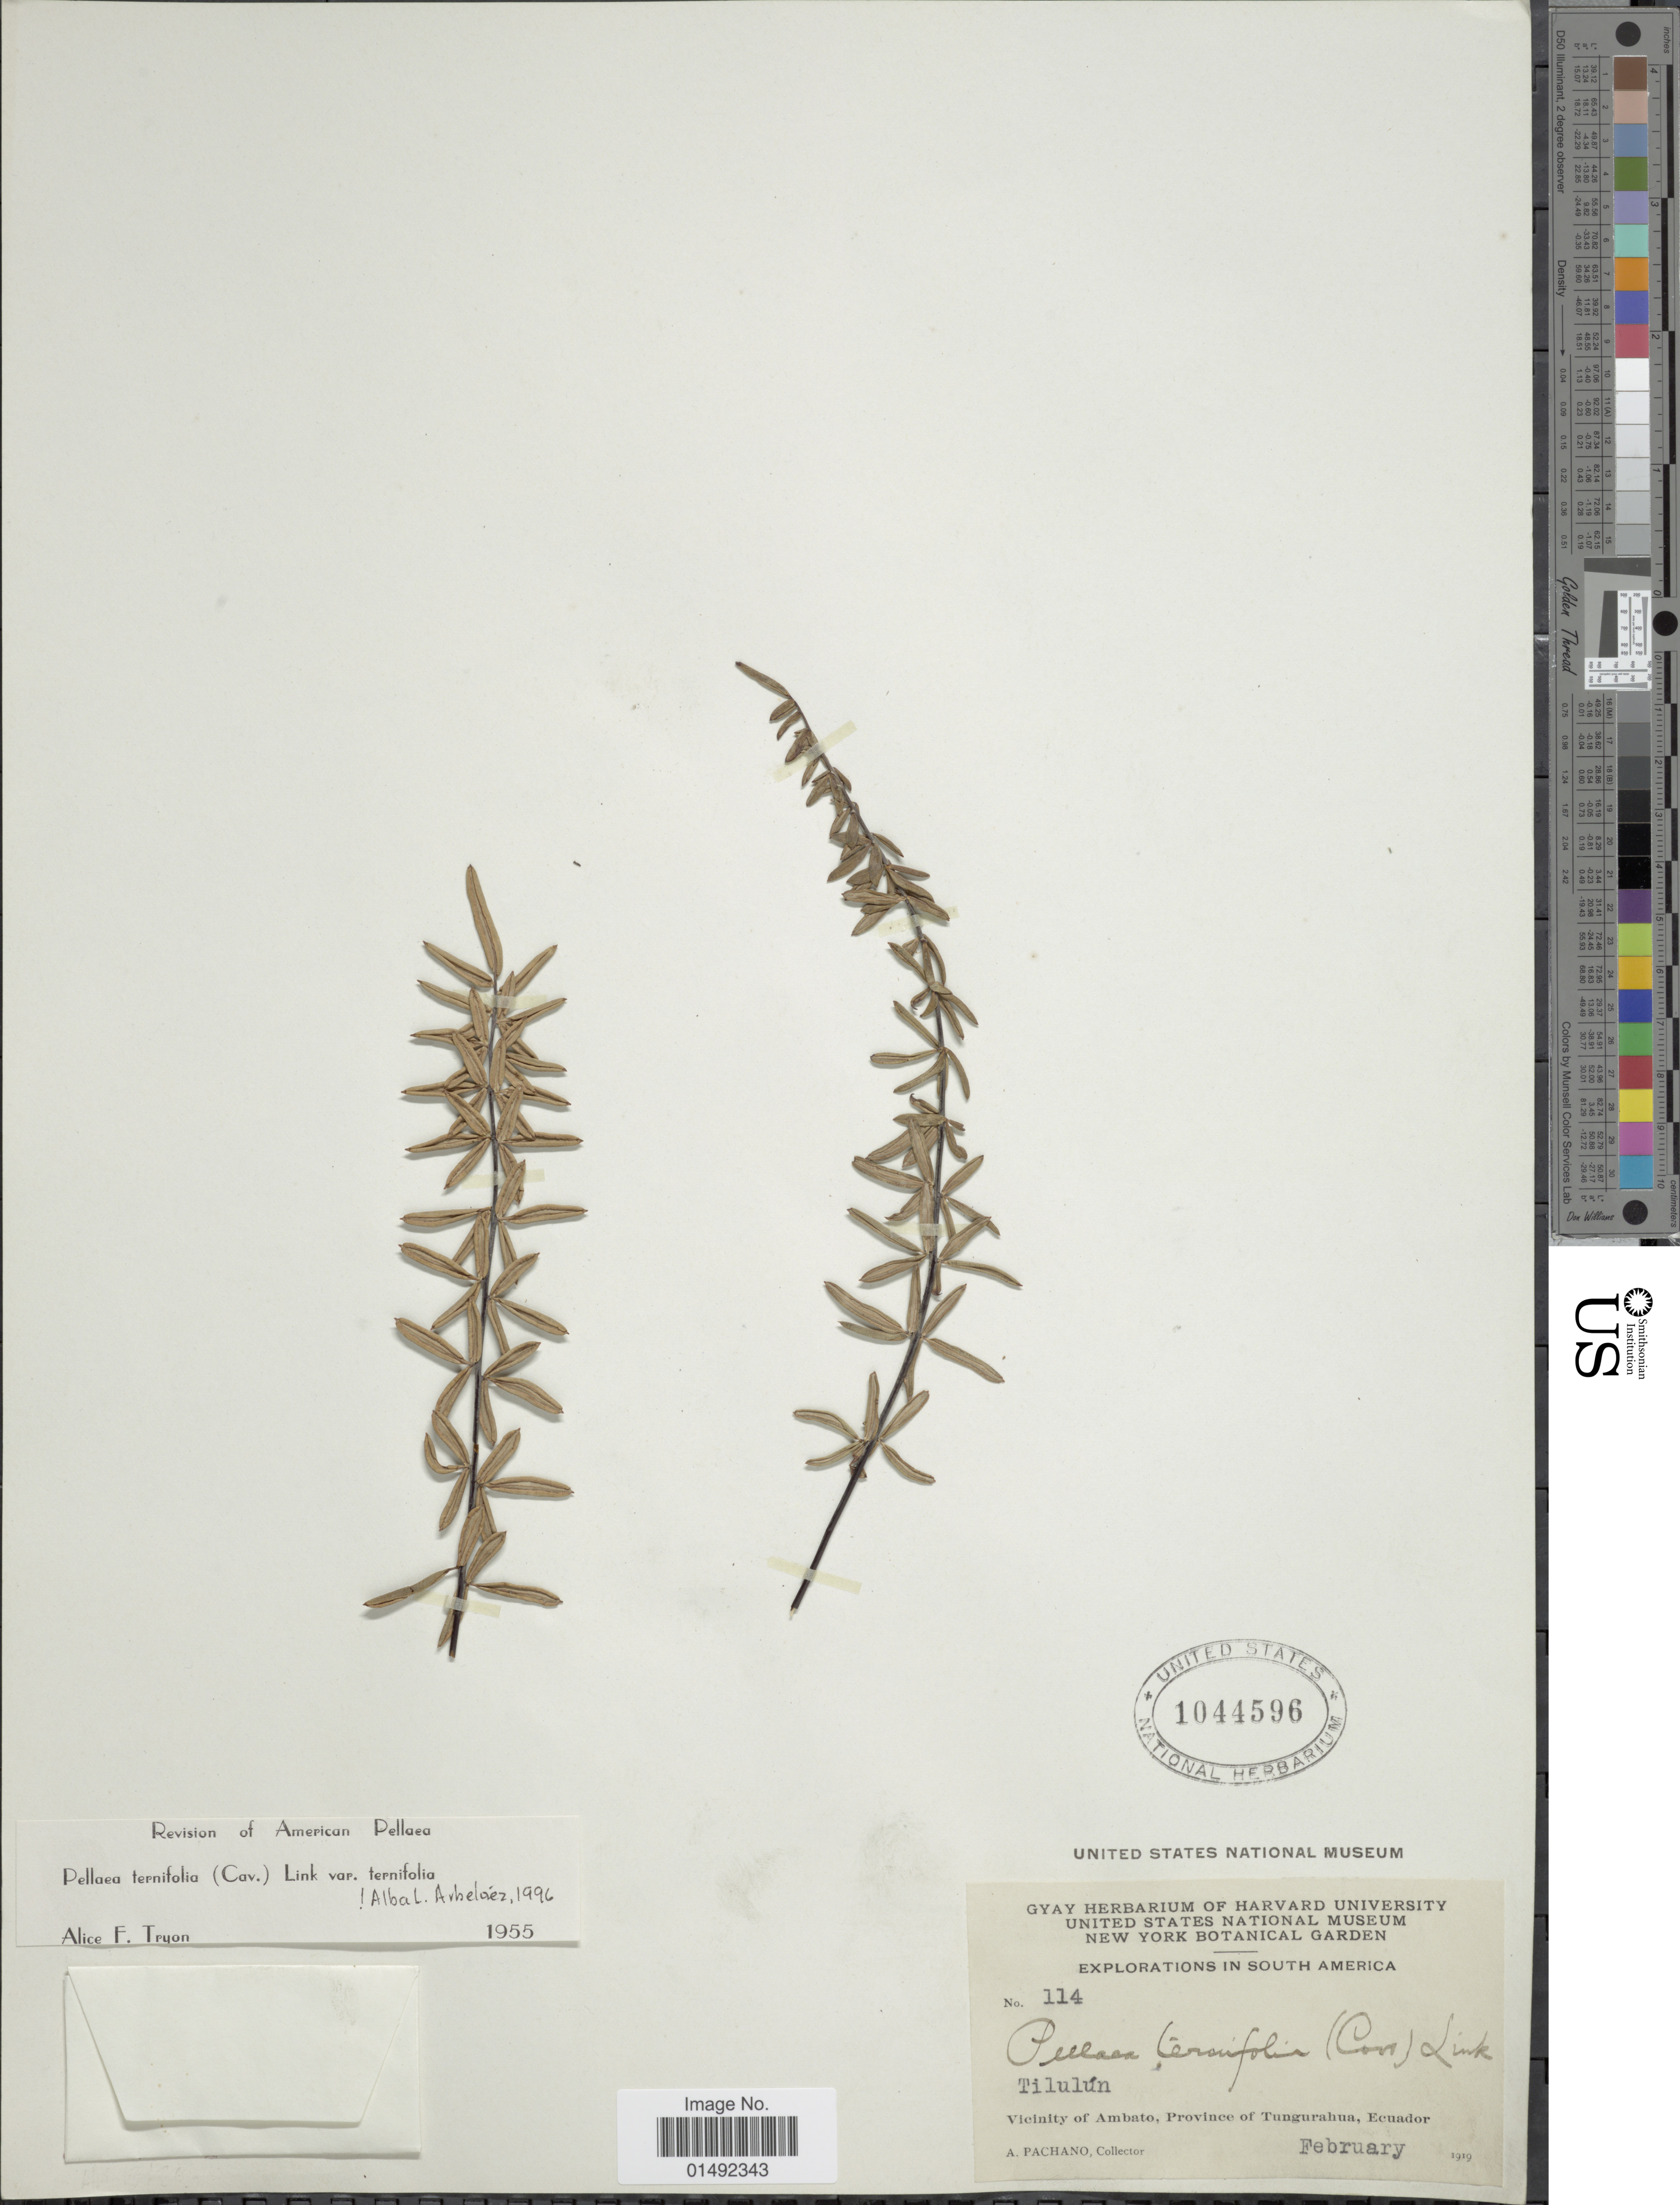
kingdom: Plantae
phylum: Tracheophyta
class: Polypodiopsida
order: Polypodiales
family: Pteridaceae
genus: Pellaea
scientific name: Pellaea ternifolia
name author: (Cav.) Link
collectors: A. Pachano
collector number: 114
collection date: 1919-02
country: Ecuador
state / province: Tungurahua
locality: Tilulún, Vicinity of Ambato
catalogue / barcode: US 1044596